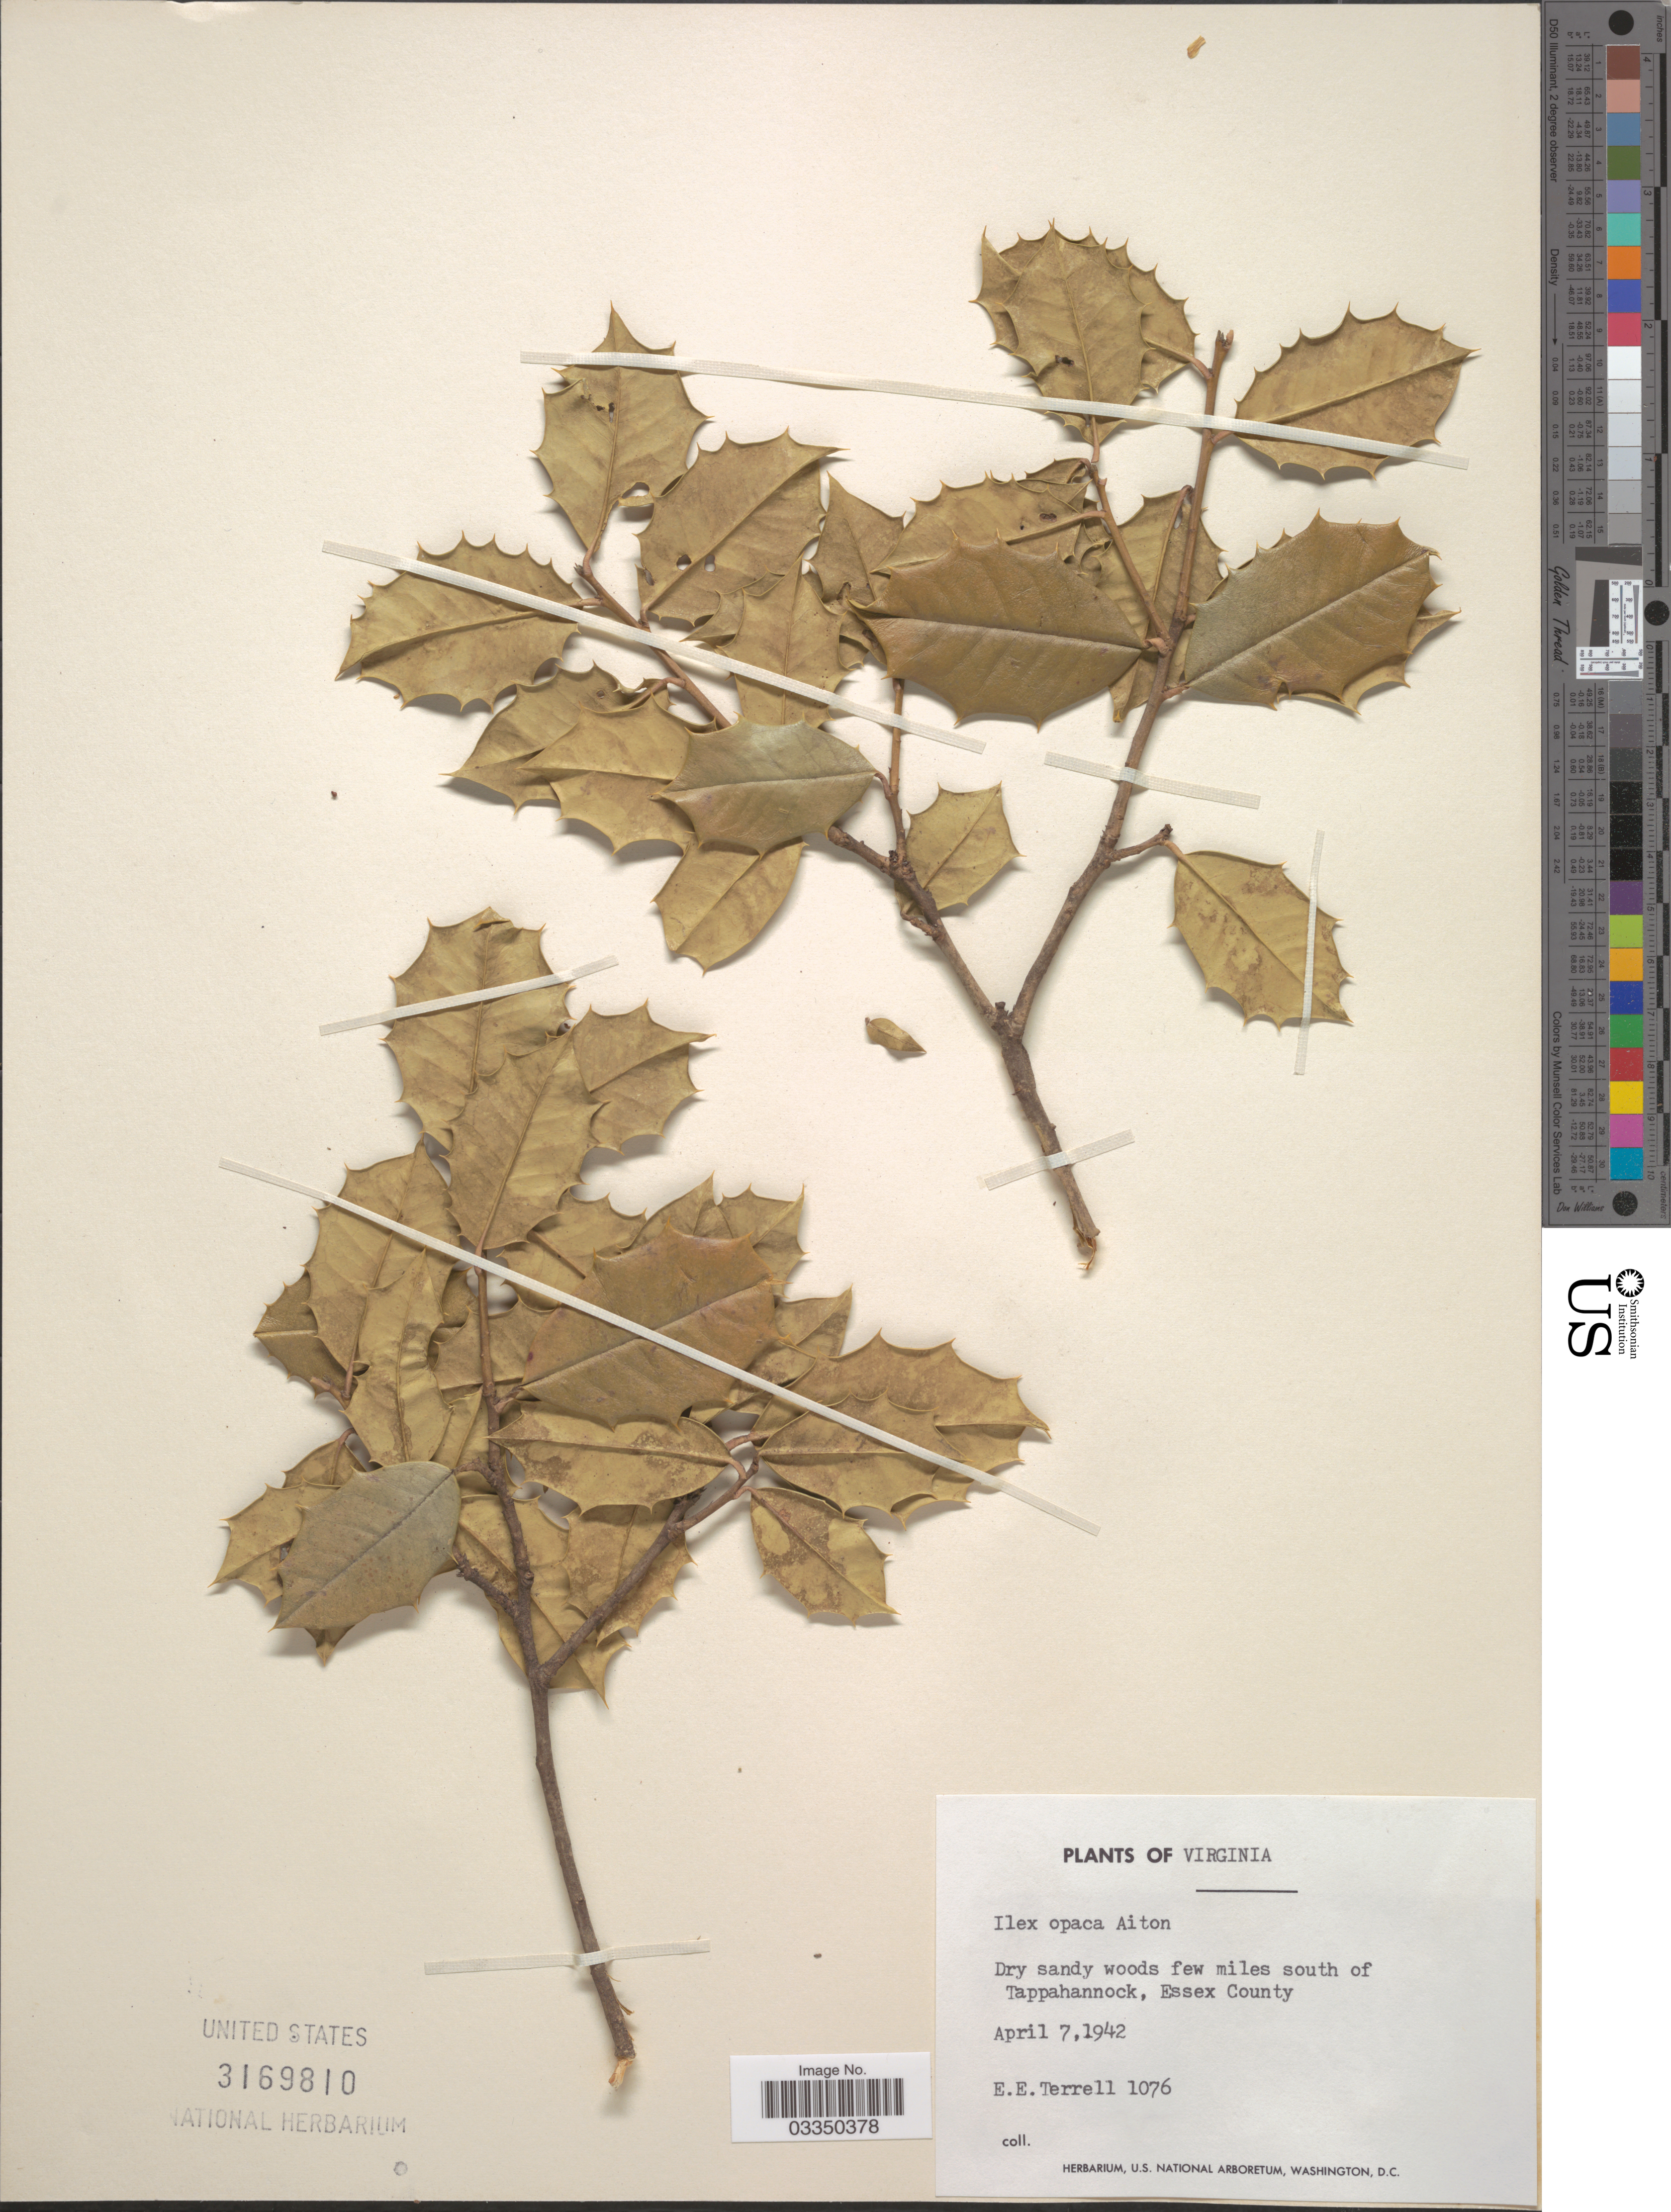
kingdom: Plantae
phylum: Tracheophyta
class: Magnoliopsida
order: Aquifoliales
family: Aquifoliaceae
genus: Ilex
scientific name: Ilex opaca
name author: Aiton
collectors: E. E. Terrell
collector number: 1076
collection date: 1942-04-07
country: United States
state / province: Virginia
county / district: Essex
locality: Few miles south of Tappahannock, Essex County.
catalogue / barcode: US 3169810